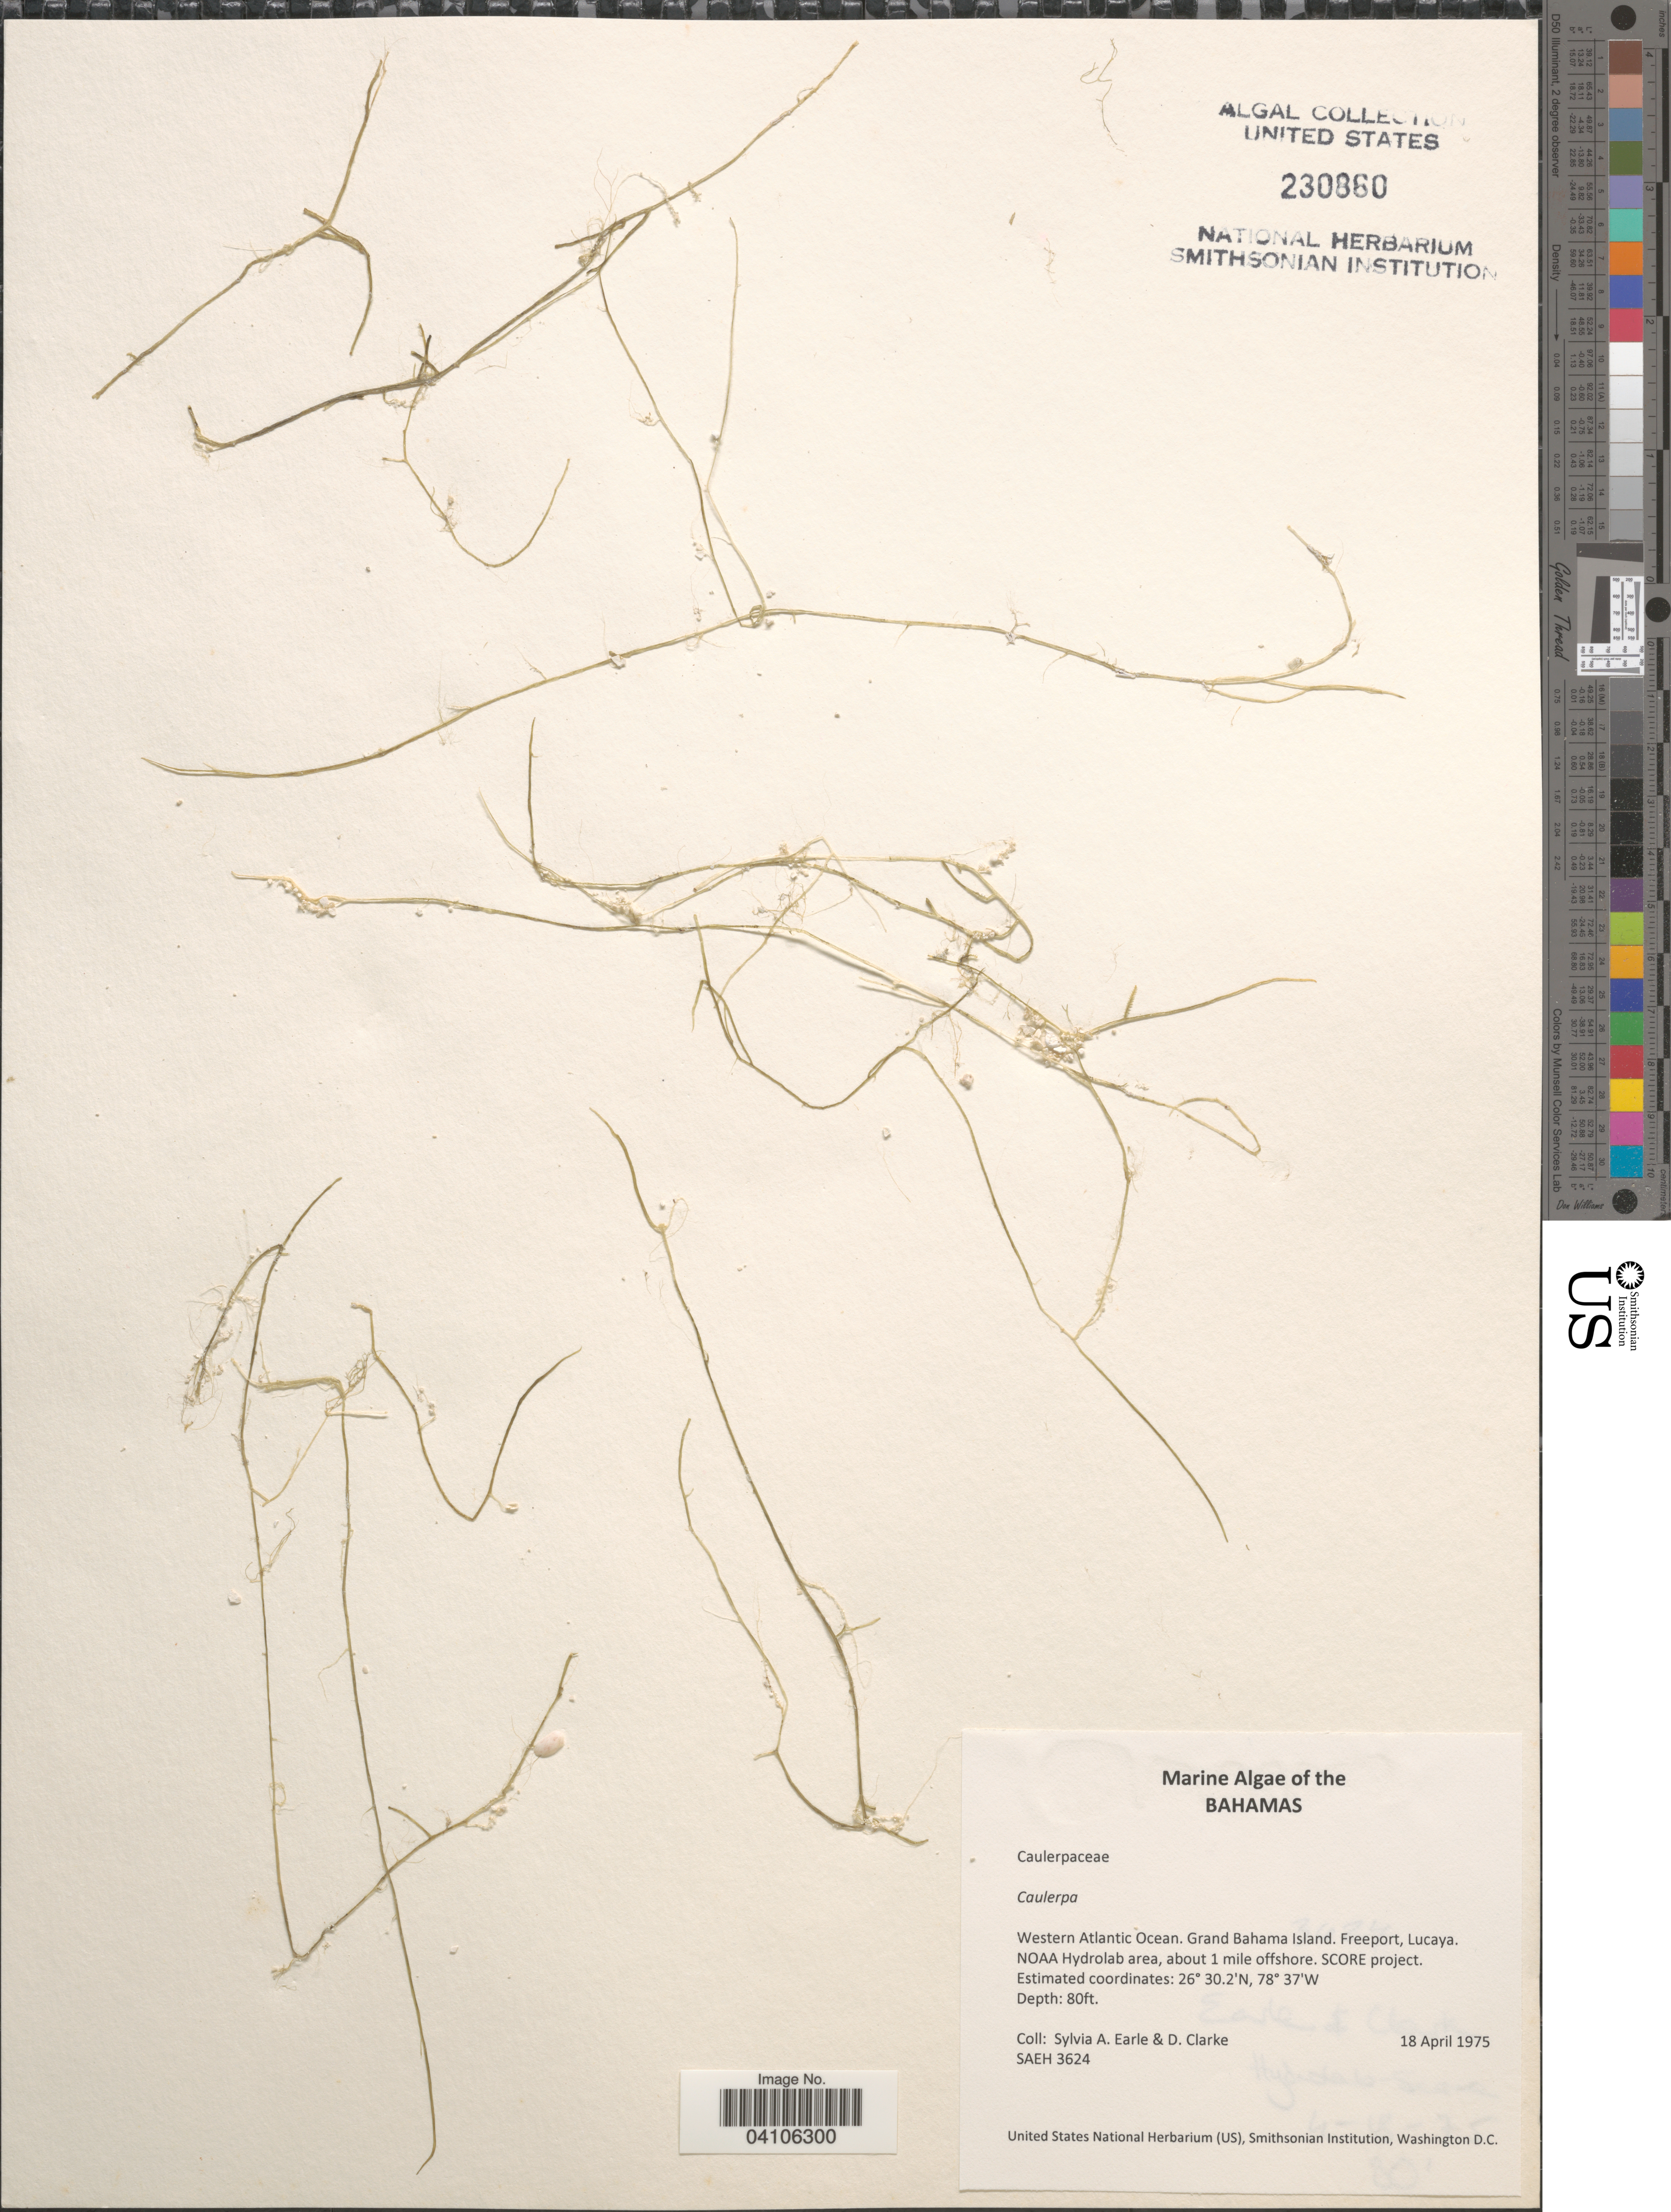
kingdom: Plantae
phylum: Chlorophyta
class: Ulvophyceae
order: Bryopsidales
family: Caulerpaceae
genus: Caulerpa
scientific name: Caulerpa sp.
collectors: S. A. Earle & D. Clarke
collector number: SAEH3624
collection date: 1975-04-18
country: Bahamas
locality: Western Atlantic Ocean. Grand Bahama Island. Freeport, Lucaya. NOAA Hydrolab area, about 1 mile offshore. SCORE project.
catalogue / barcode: US 230860